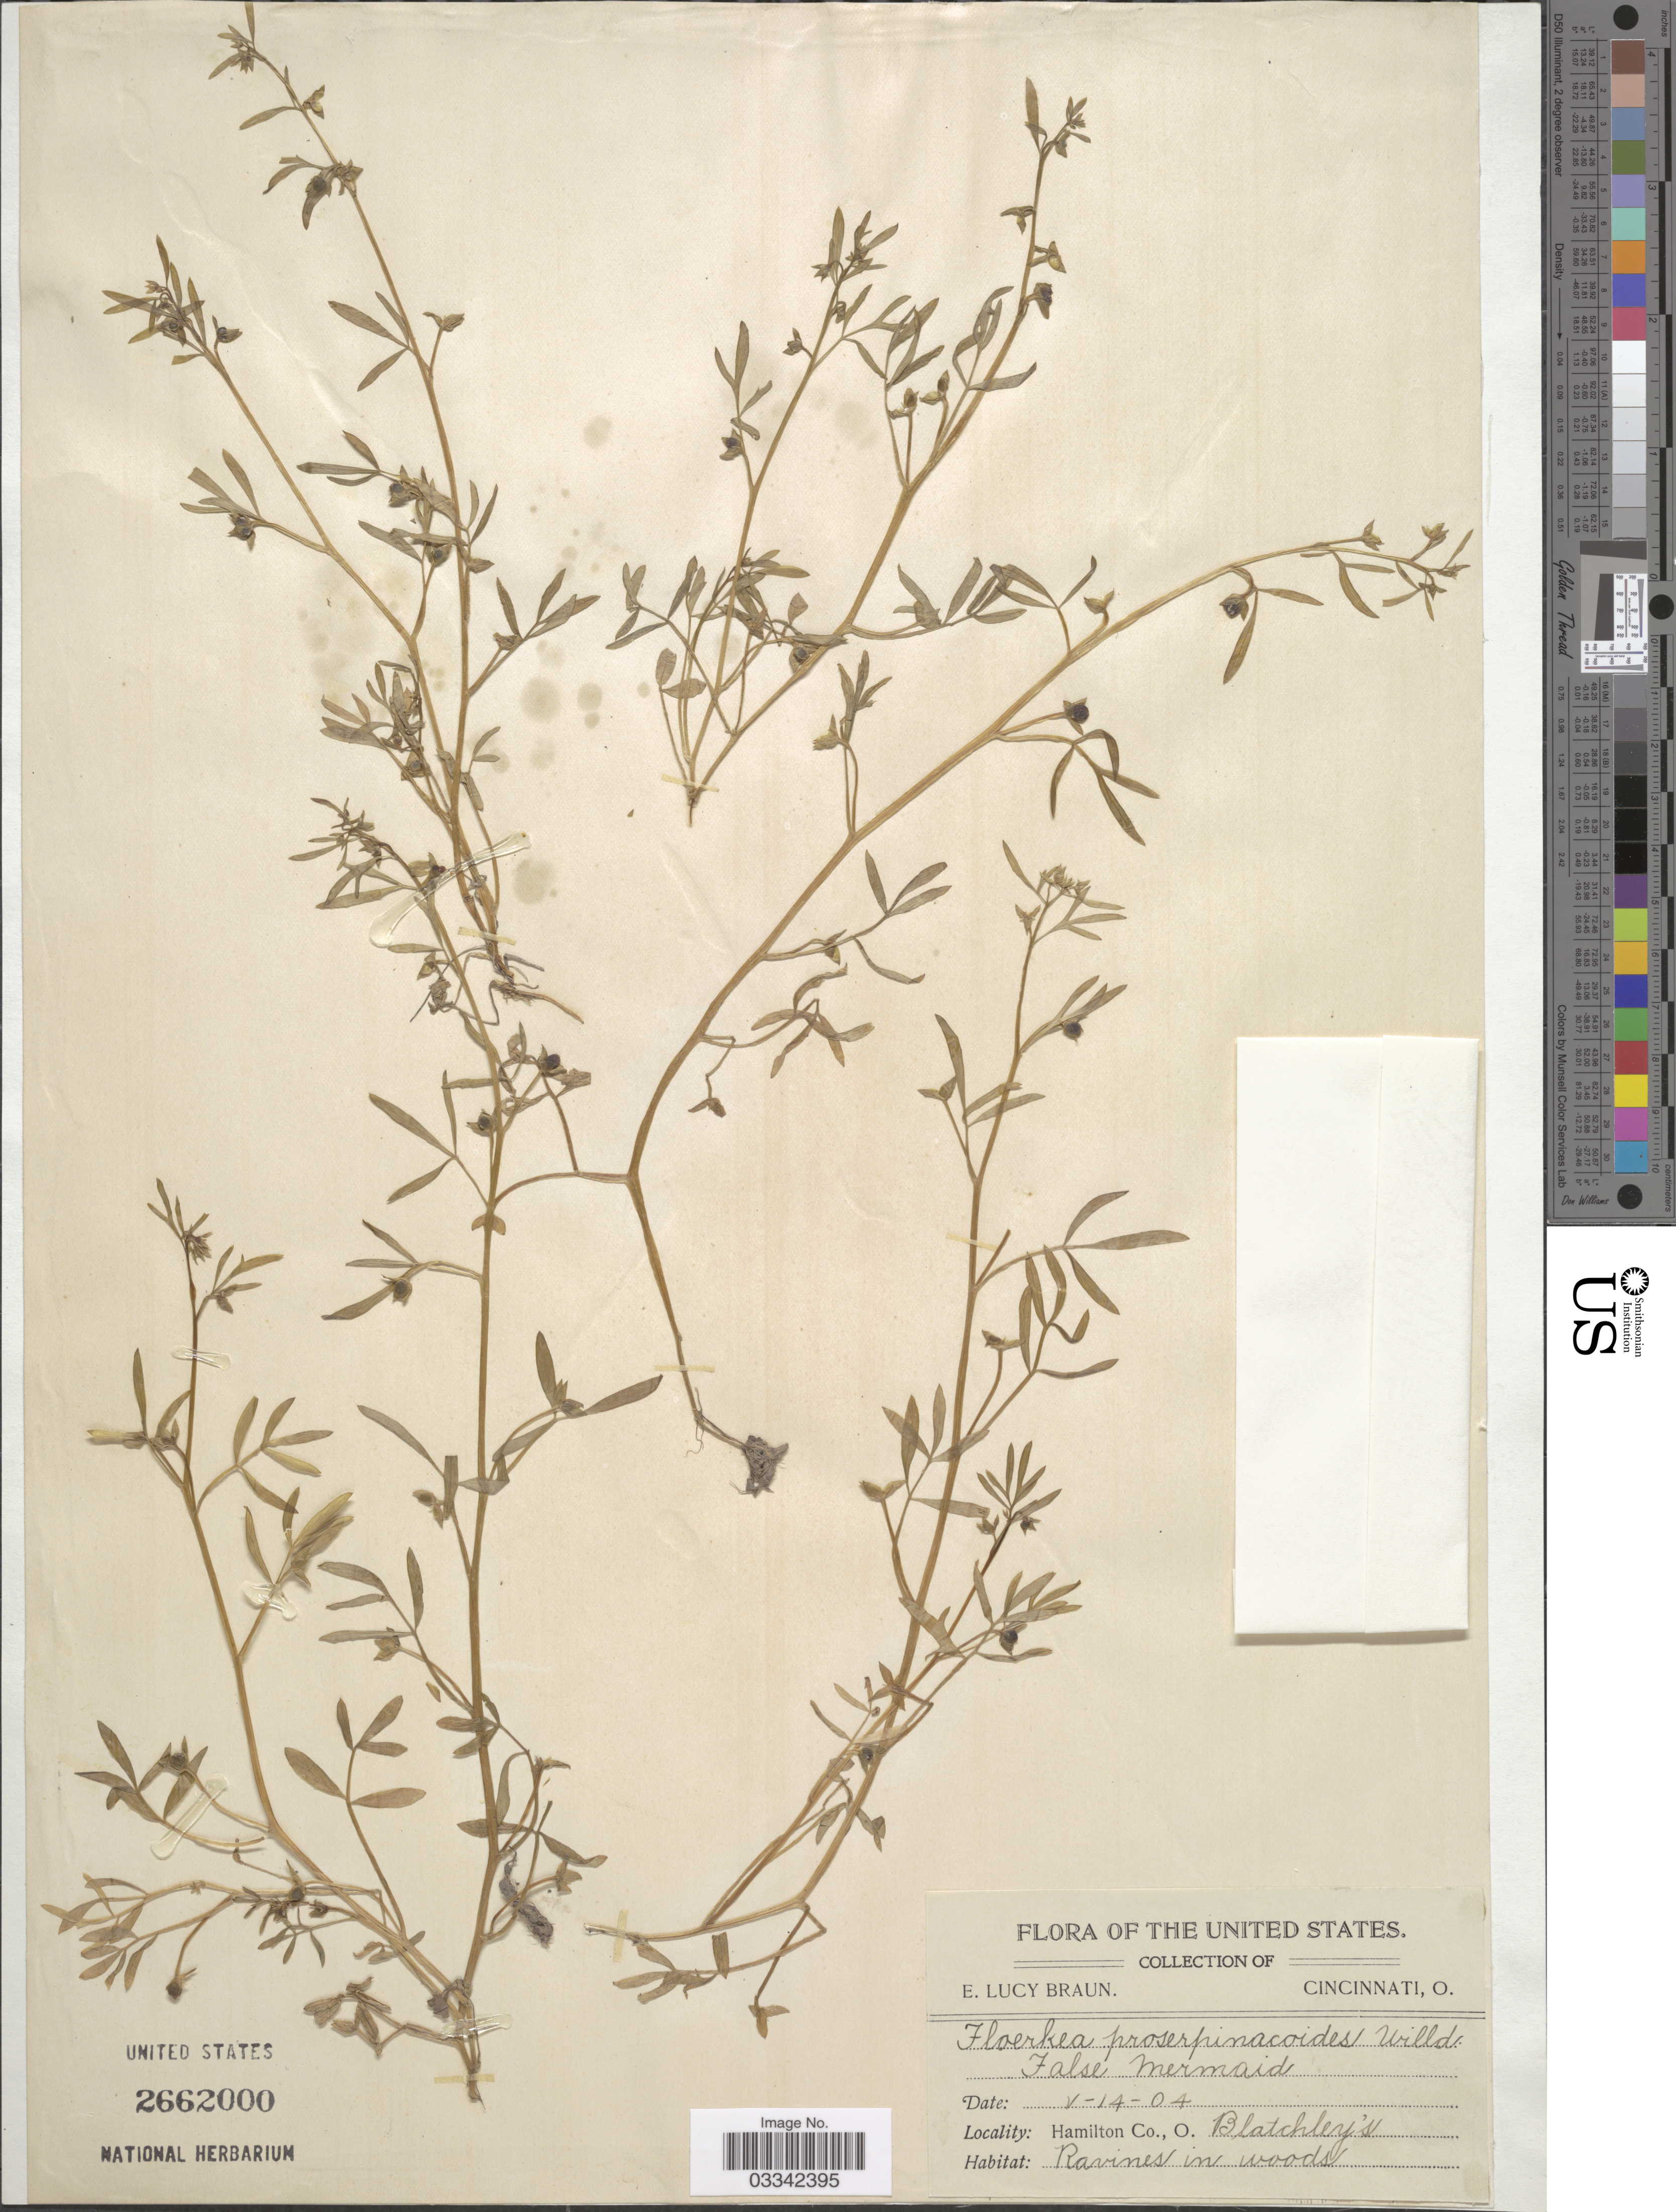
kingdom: Plantae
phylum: Tracheophyta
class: Magnoliopsida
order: Brassicales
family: Limnanthaceae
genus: Floerkea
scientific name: Floerkea proserpinacoides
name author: Willd.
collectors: E. L. Braun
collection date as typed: Transcribed d/m/y: 14/4/4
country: United States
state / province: Ohio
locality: Hamilton Co. Blatchey's.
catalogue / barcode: US 2662000